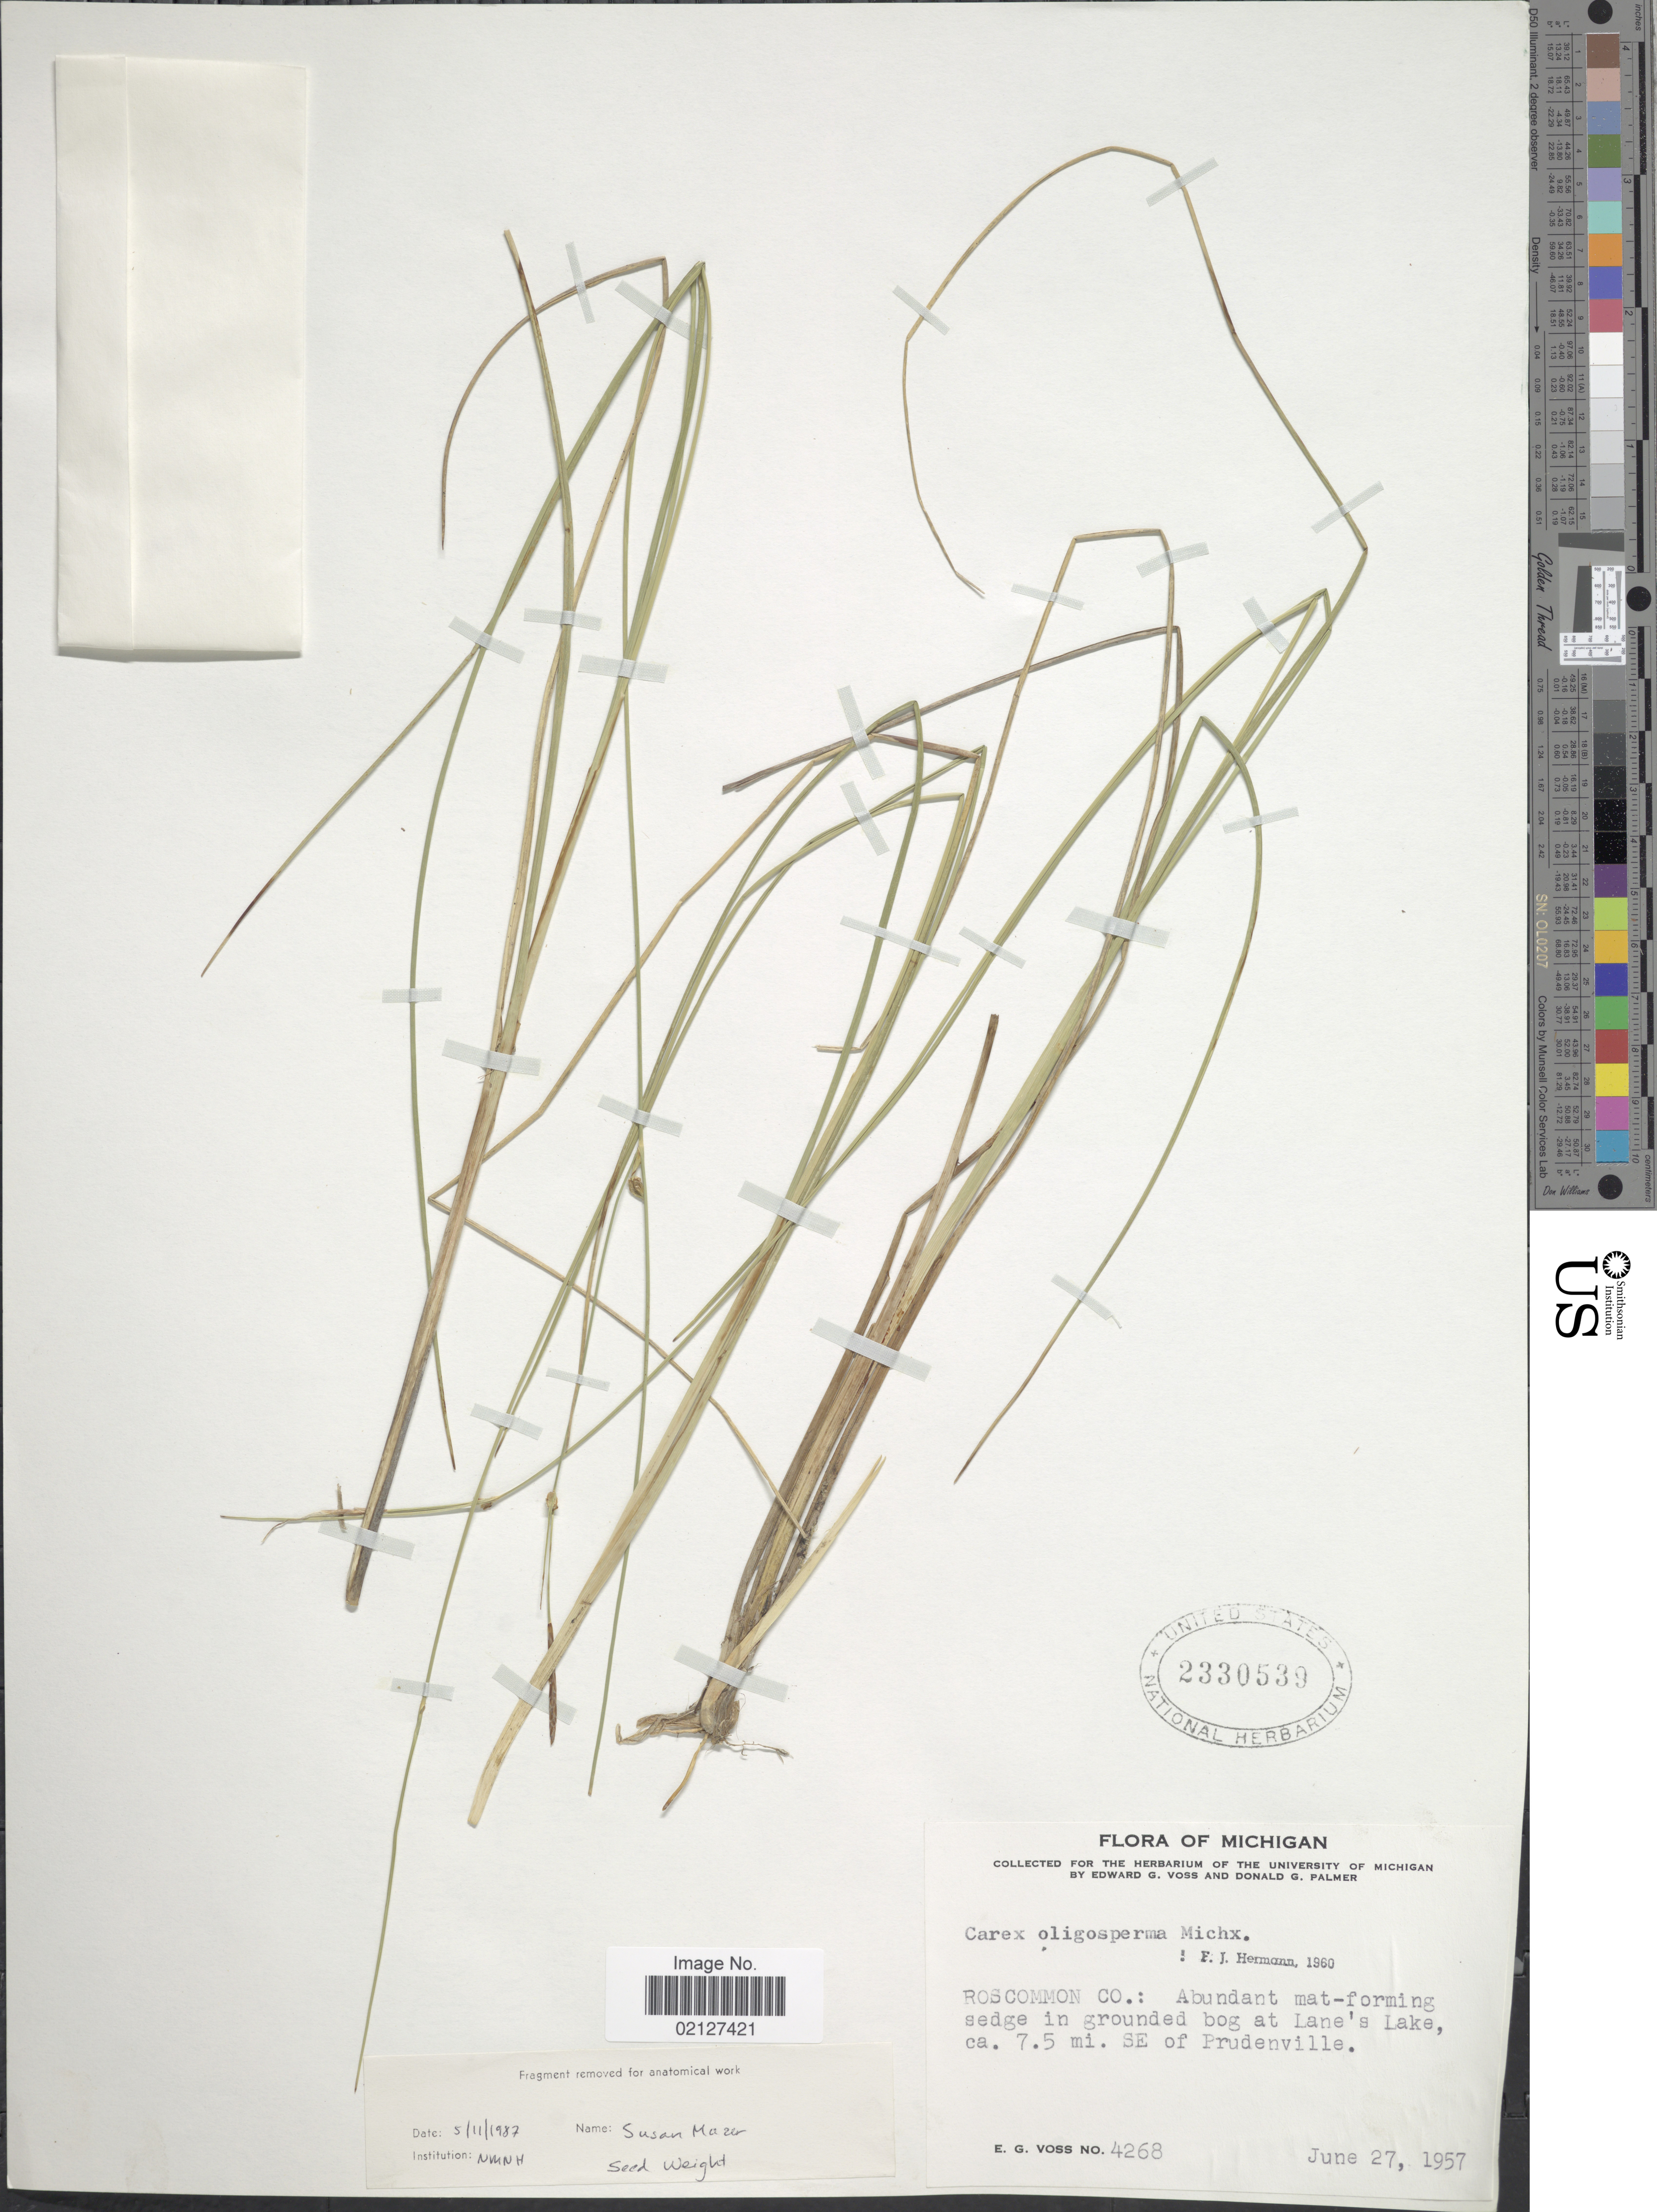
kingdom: Plantae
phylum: Tracheophyta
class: Liliopsida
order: Poales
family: Cyperaceae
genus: Carex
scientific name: Carex oligosperma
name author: Michx.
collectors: E. G. Voss & D. Palmer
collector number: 4268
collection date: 1957-06-27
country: United States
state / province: Michigan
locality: Roscommon Co.: in grounded bog at Lane's Lake, ca. 7.5 mi. SE of Prudenville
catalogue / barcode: US 2330539